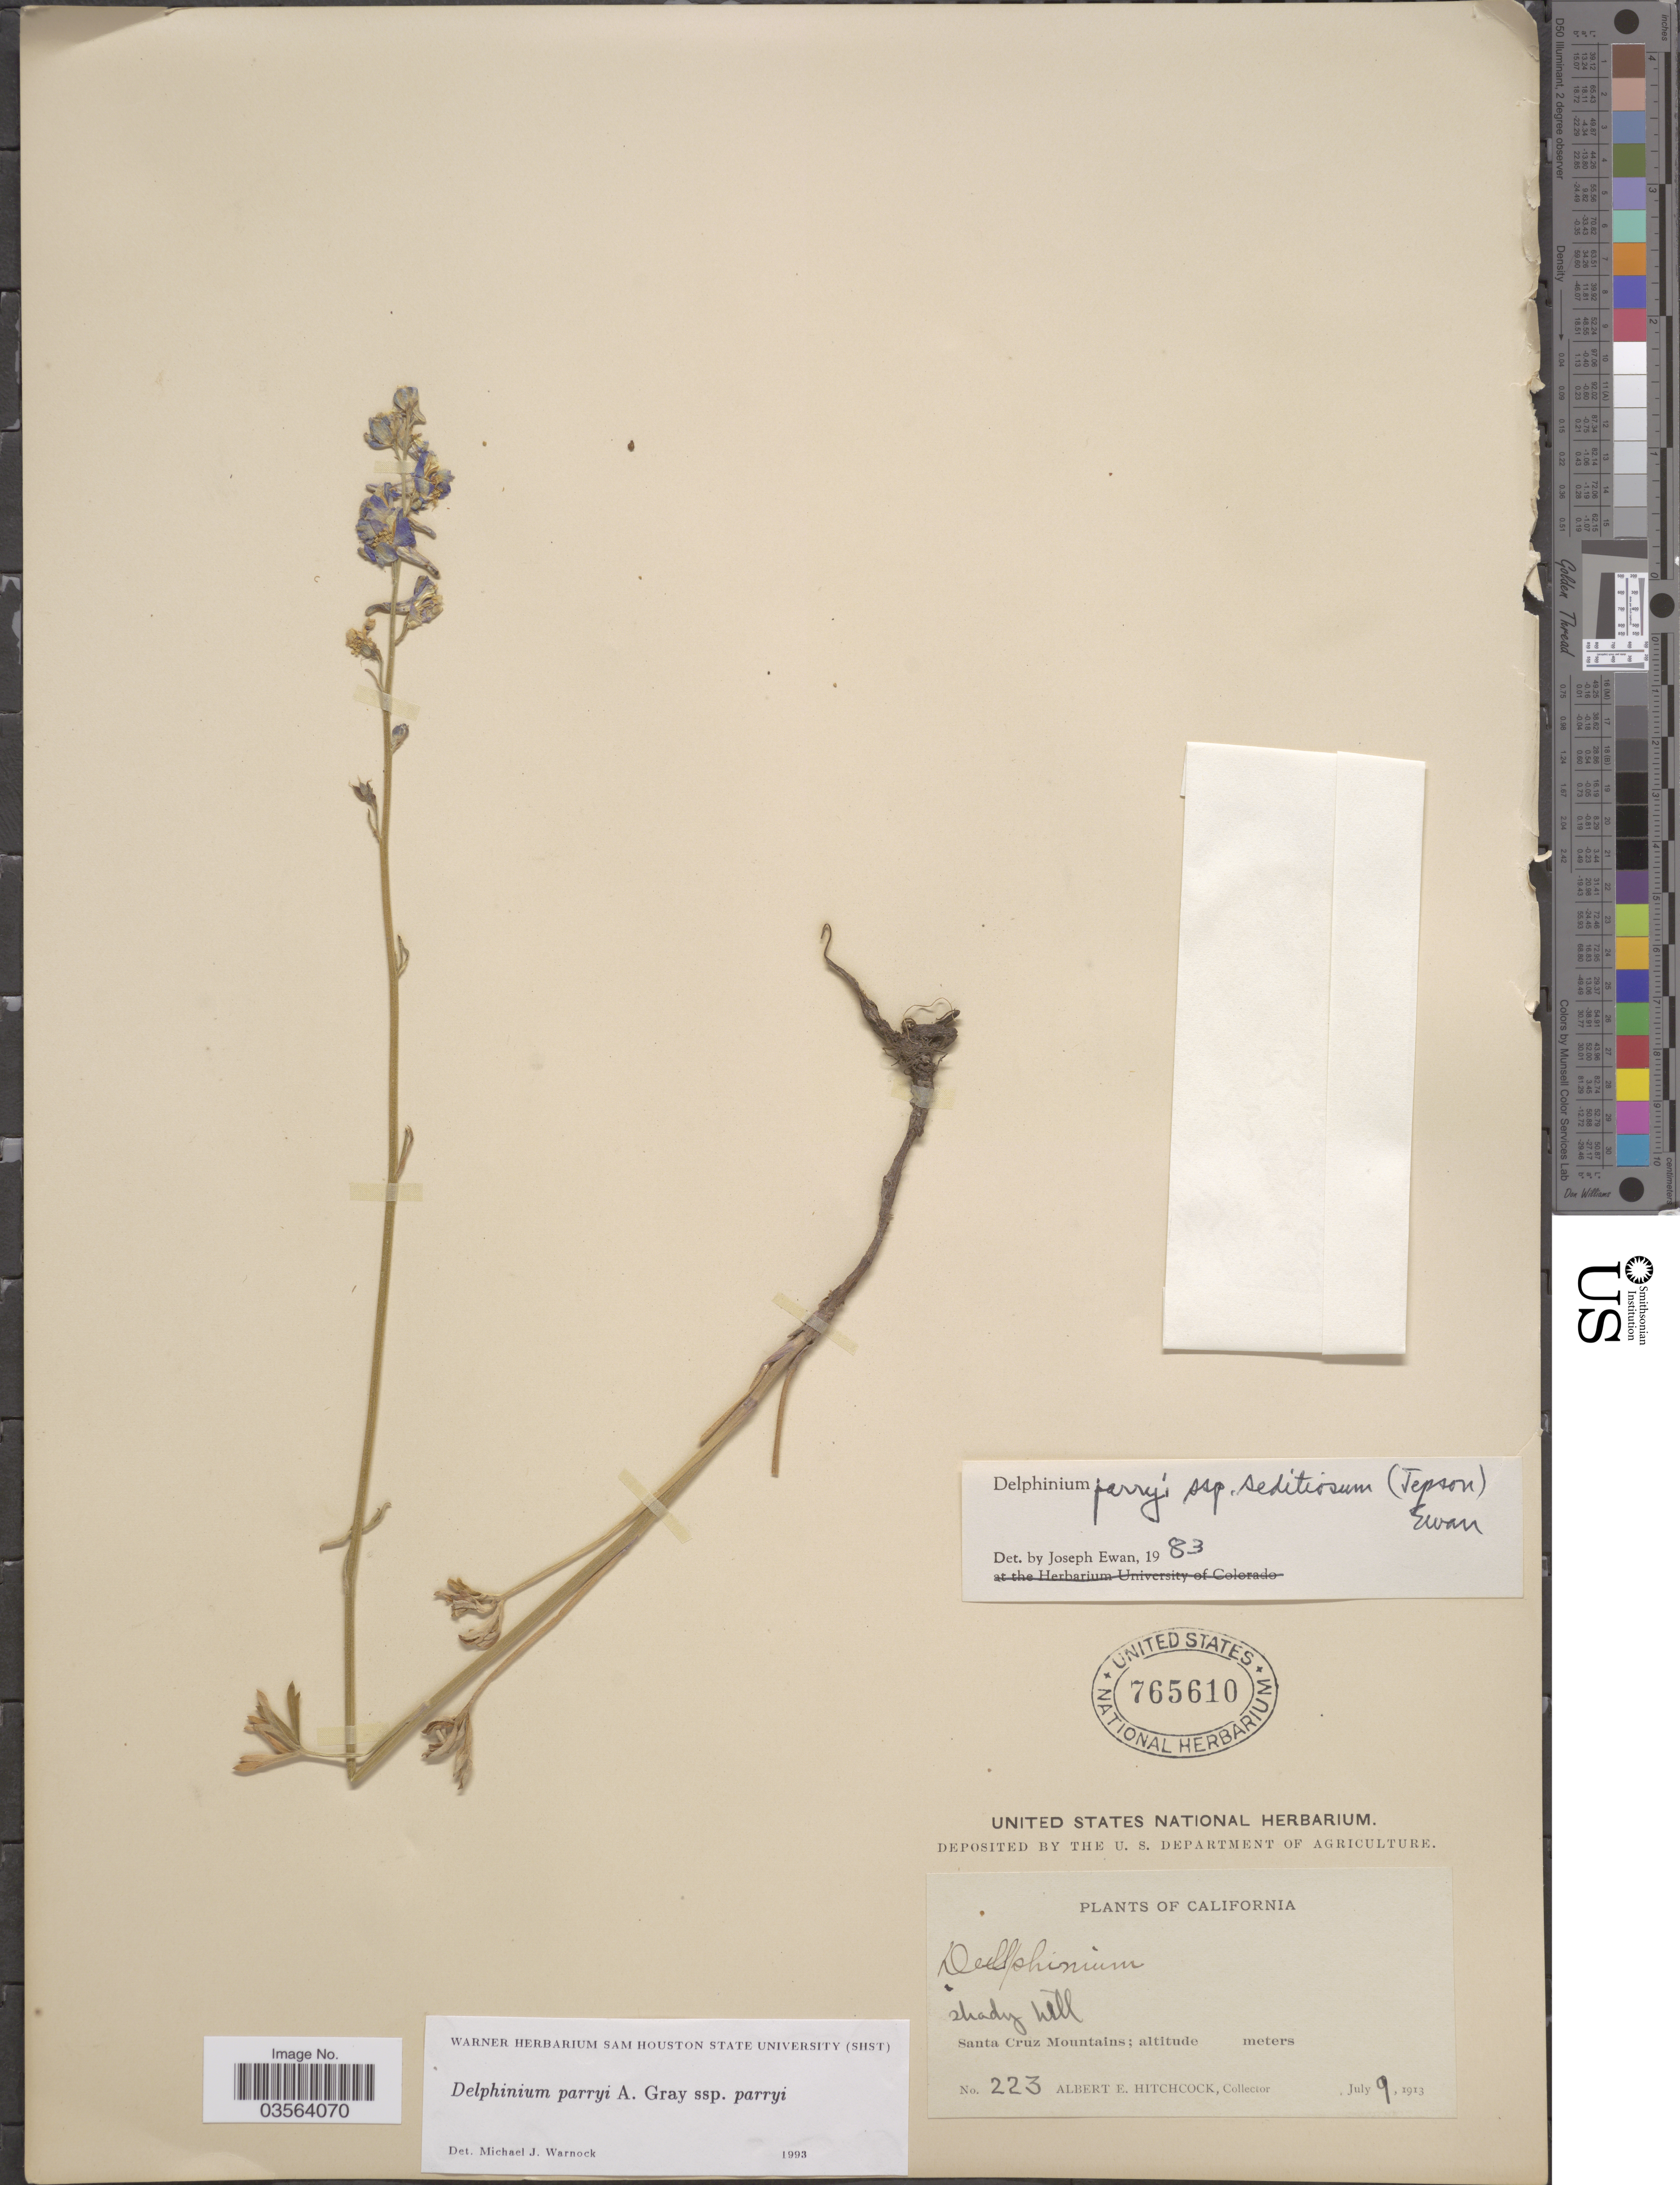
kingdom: Plantae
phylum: Tracheophyta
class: Magnoliopsida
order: Ranunculales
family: Ranunculaceae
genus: Delphinium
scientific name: Delphinium parryi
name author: A. Gray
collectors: A. Hitchcock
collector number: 223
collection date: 1913-07-09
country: United States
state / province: California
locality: Santa Cruz Mountains.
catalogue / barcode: US 765610